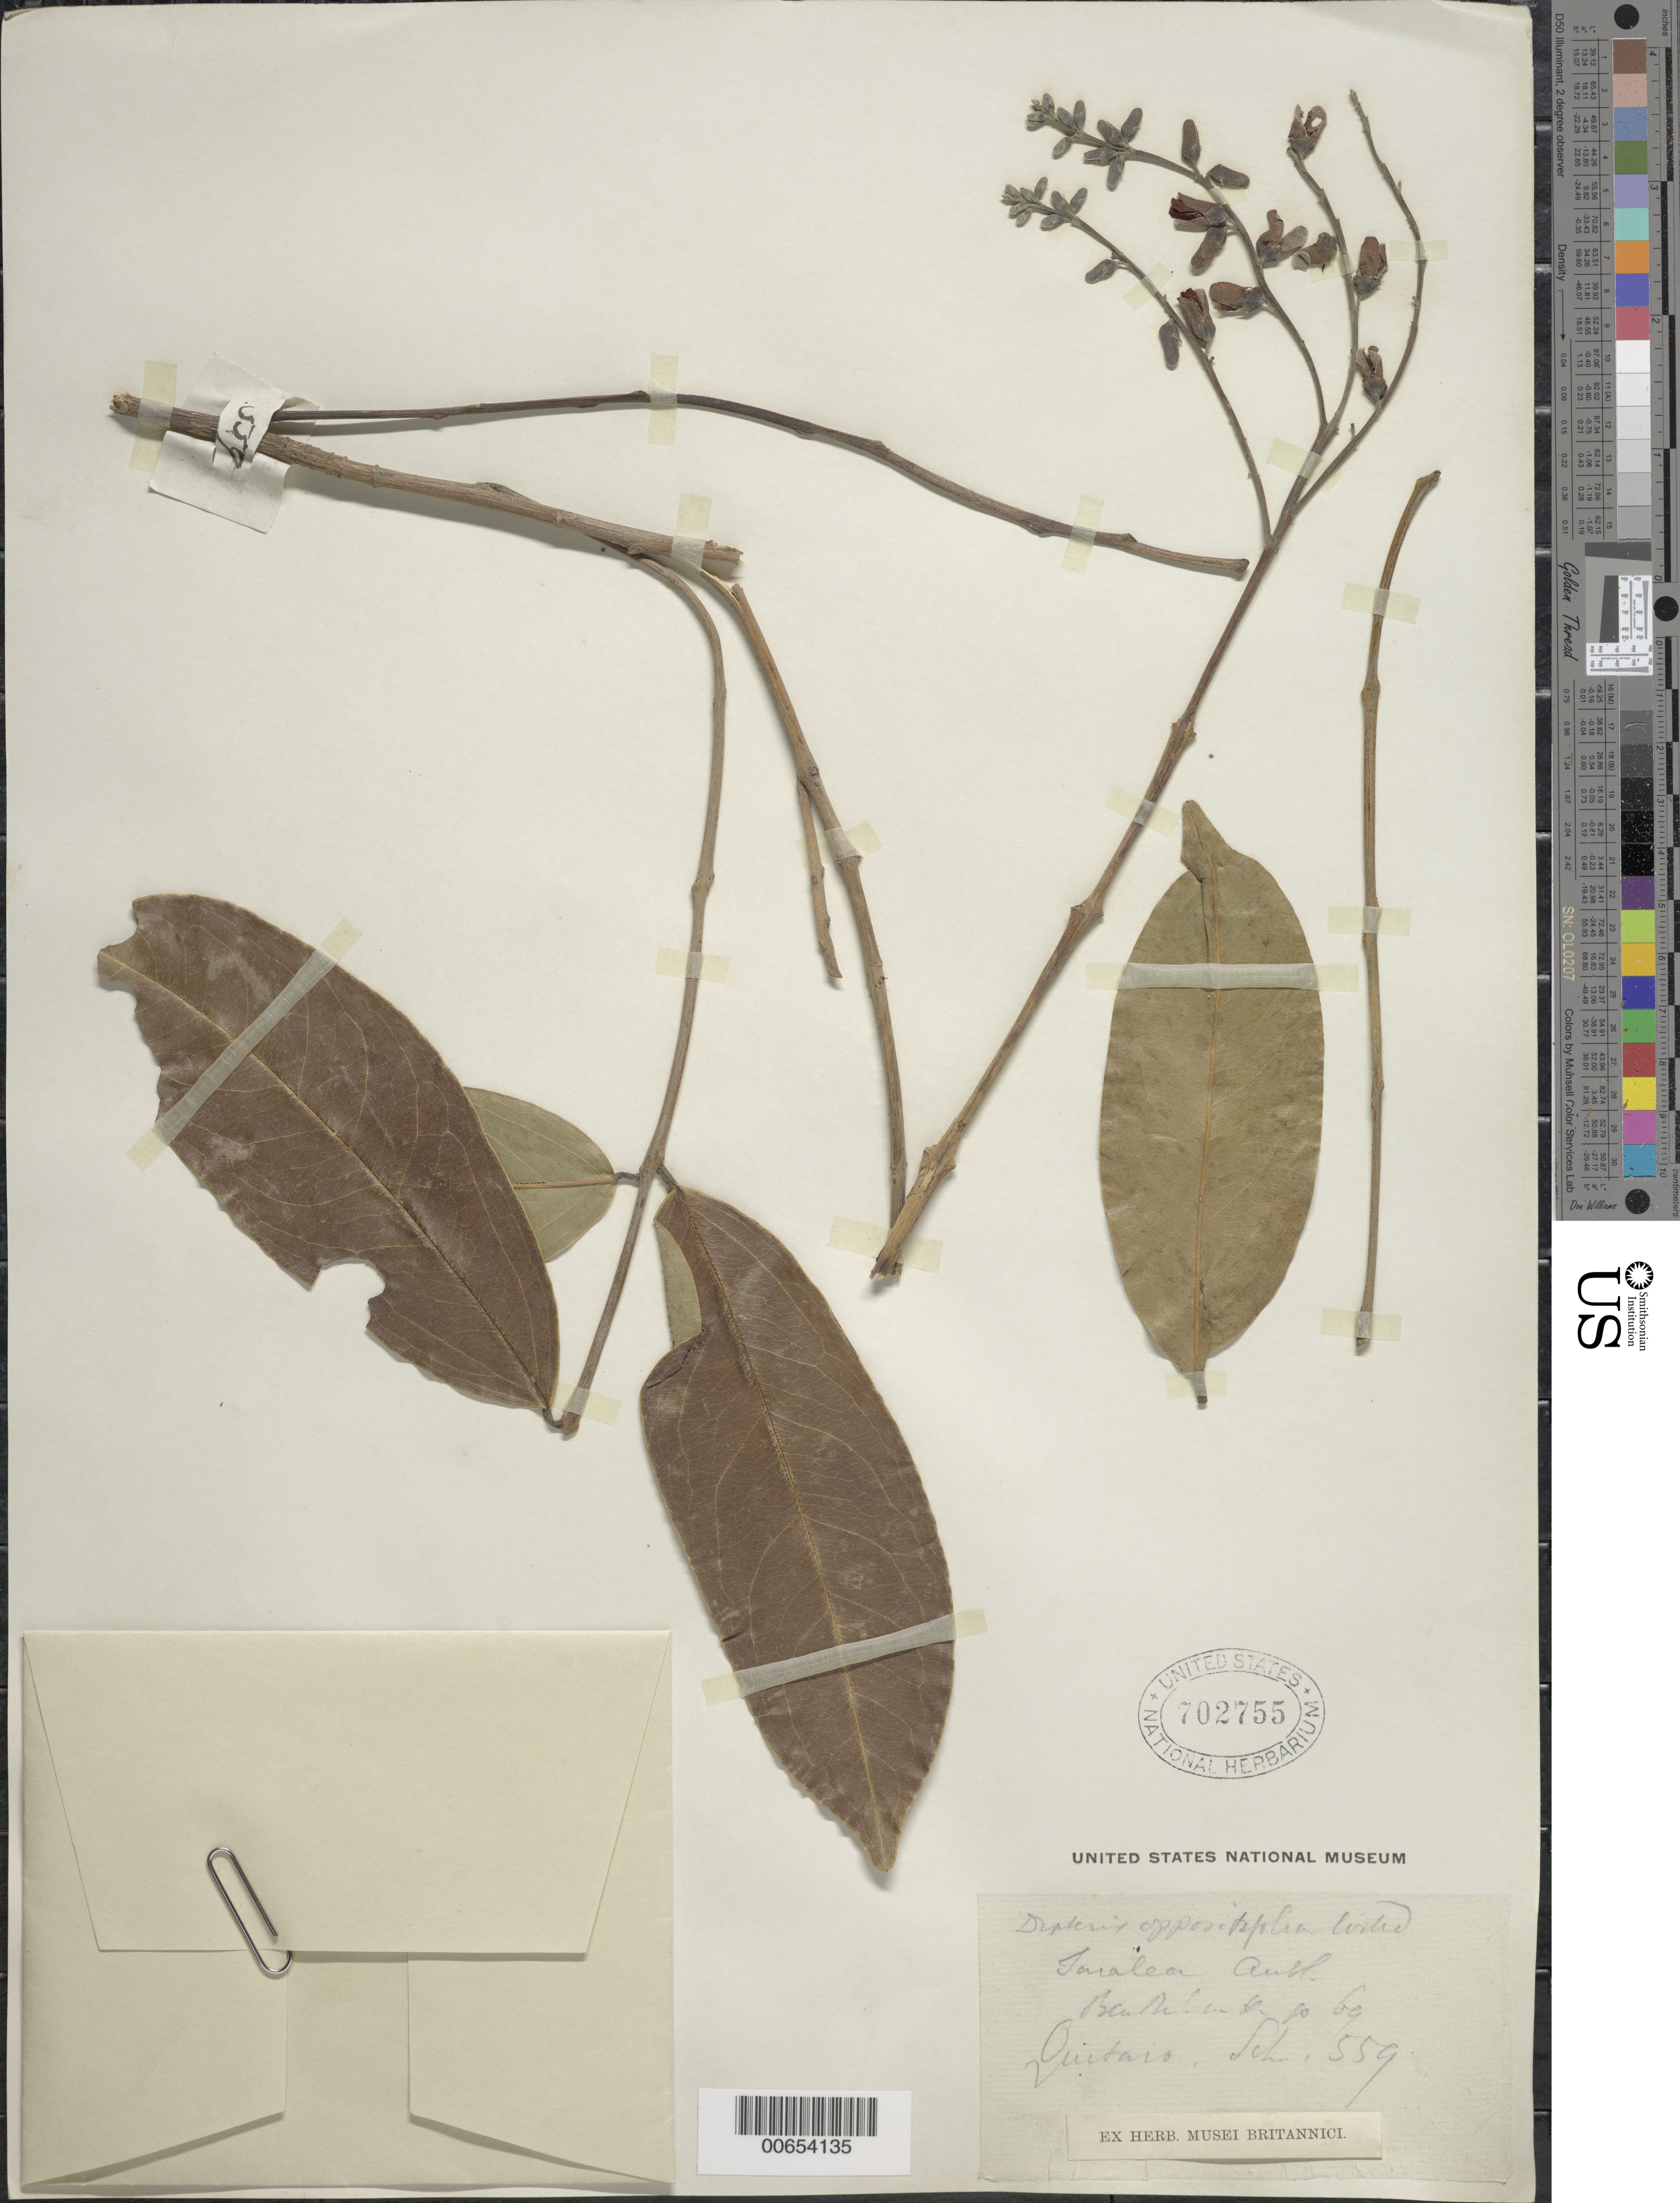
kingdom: Plantae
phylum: Tracheophyta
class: Magnoliopsida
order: Fabales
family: Fabaceae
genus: Taralea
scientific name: Taralea oppositifolia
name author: Aubl.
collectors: R. H. Schomburgk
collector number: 559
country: Guyana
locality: Río Quitaro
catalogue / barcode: US 702755